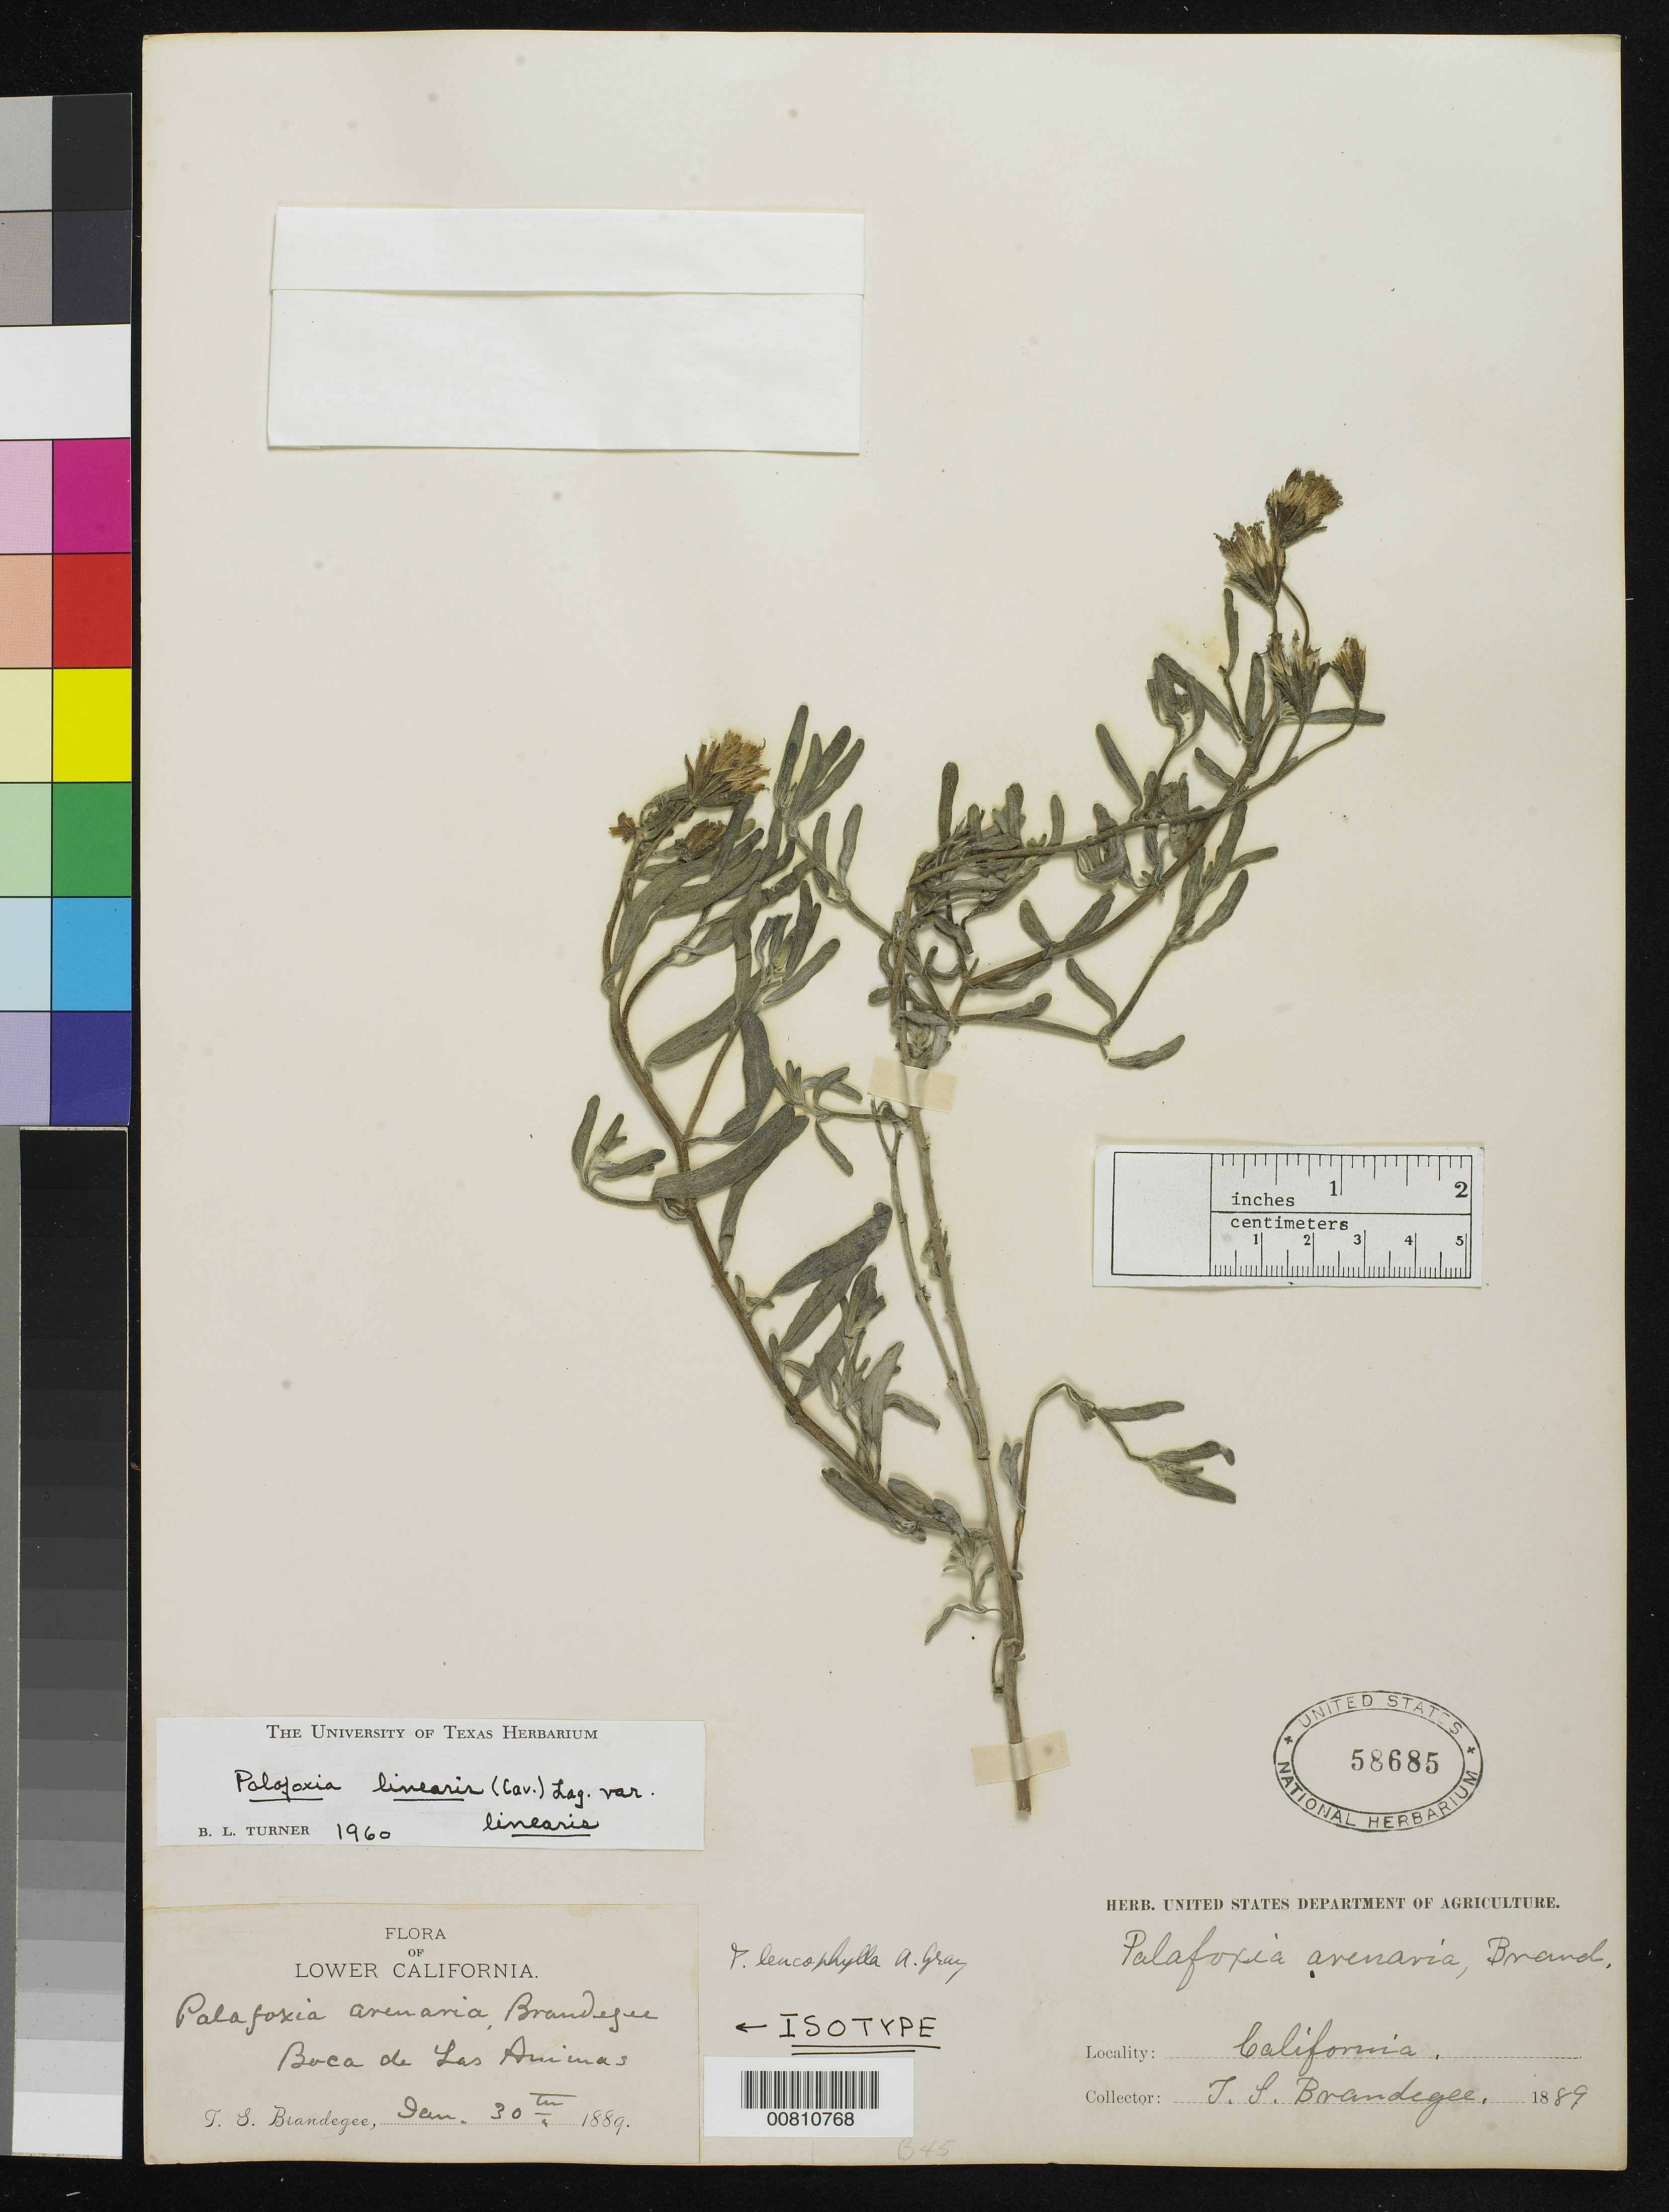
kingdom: Plantae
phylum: Tracheophyta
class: Magnoliopsida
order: Asterales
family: Asteraceae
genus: Palafoxia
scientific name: Palafoxia arenaria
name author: Brandegee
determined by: Turner, B. L.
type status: Isotype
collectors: T. S. Brandegee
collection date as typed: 30 Jan 1889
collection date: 1889-01-30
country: Mexico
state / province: Baja California Norte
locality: Lower California, Boca de Las Animas.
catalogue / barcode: US 58685